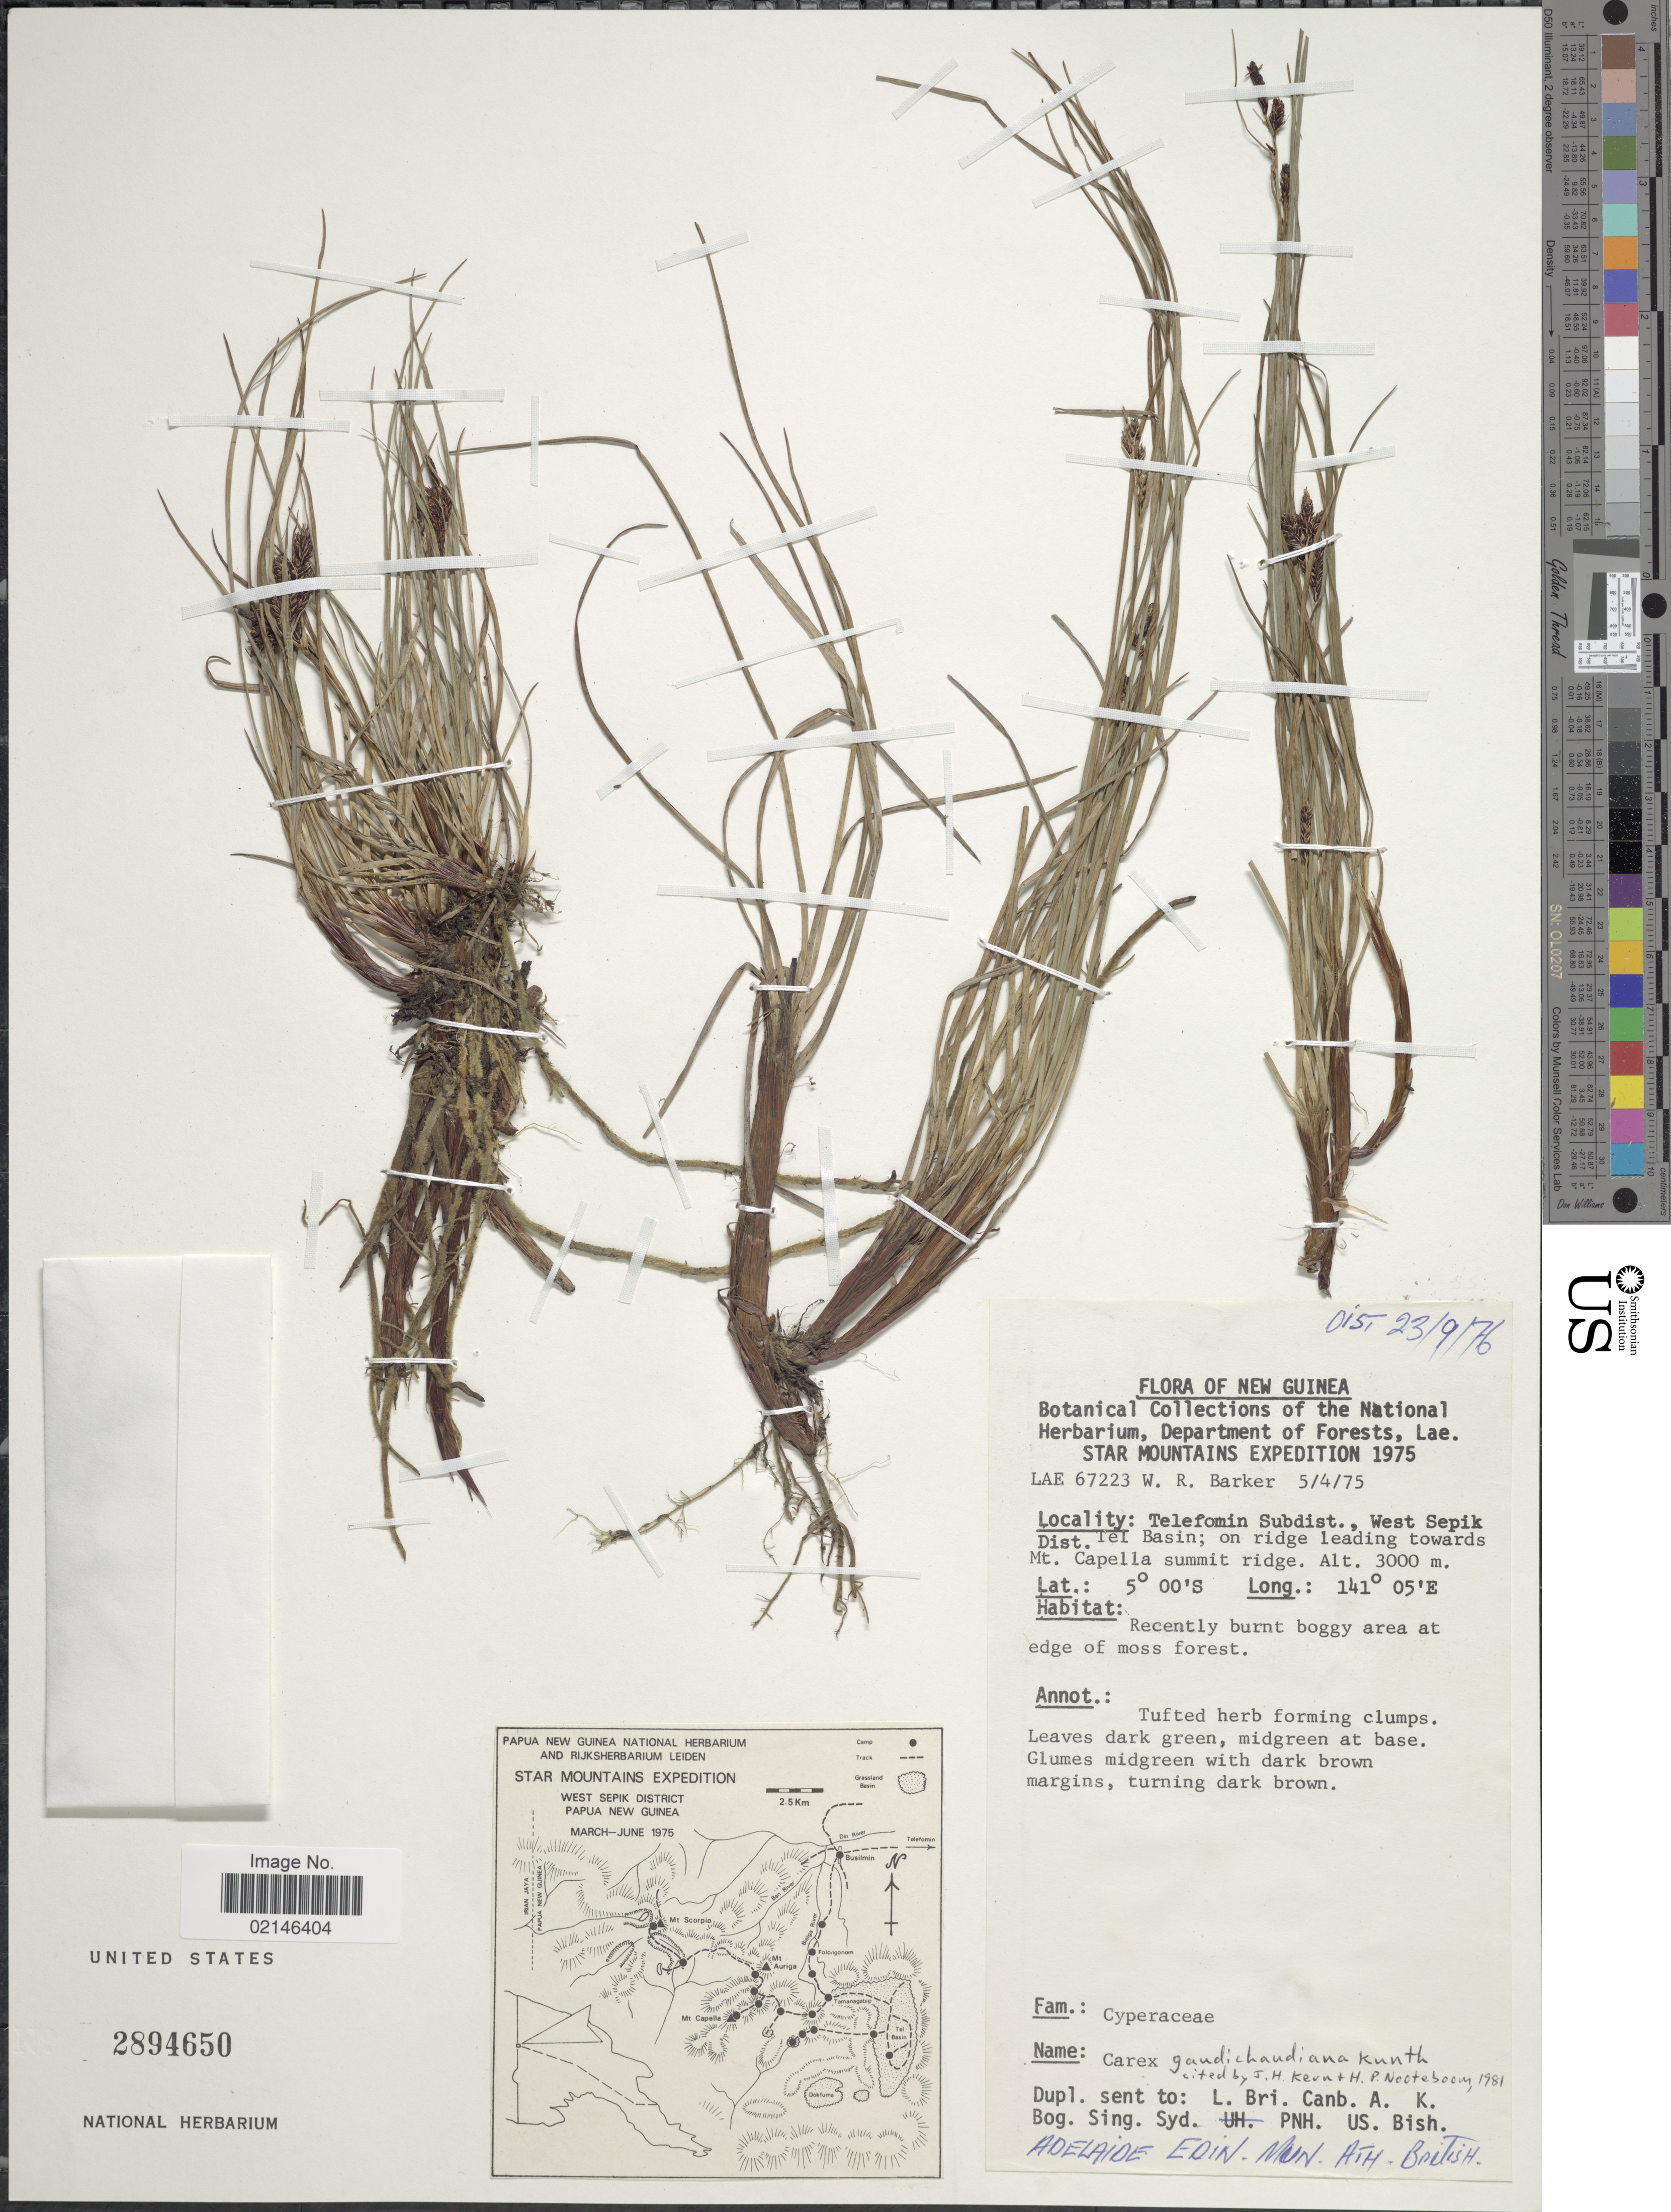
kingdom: Plantae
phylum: Tracheophyta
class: Liliopsida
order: Poales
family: Cyperaceae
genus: Carex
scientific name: Carex gaudichaudiana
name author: Kunth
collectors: W. R. Barker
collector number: LAE67223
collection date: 1975-04-05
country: Papua New Guinea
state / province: Sandaun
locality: New Guinea, Star Mountains, Telefomin Subdist., West Sepik Dist. Tel Basin; on ridge leading towards Mt. Capella summit ridge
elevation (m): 3000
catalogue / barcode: US 2894650